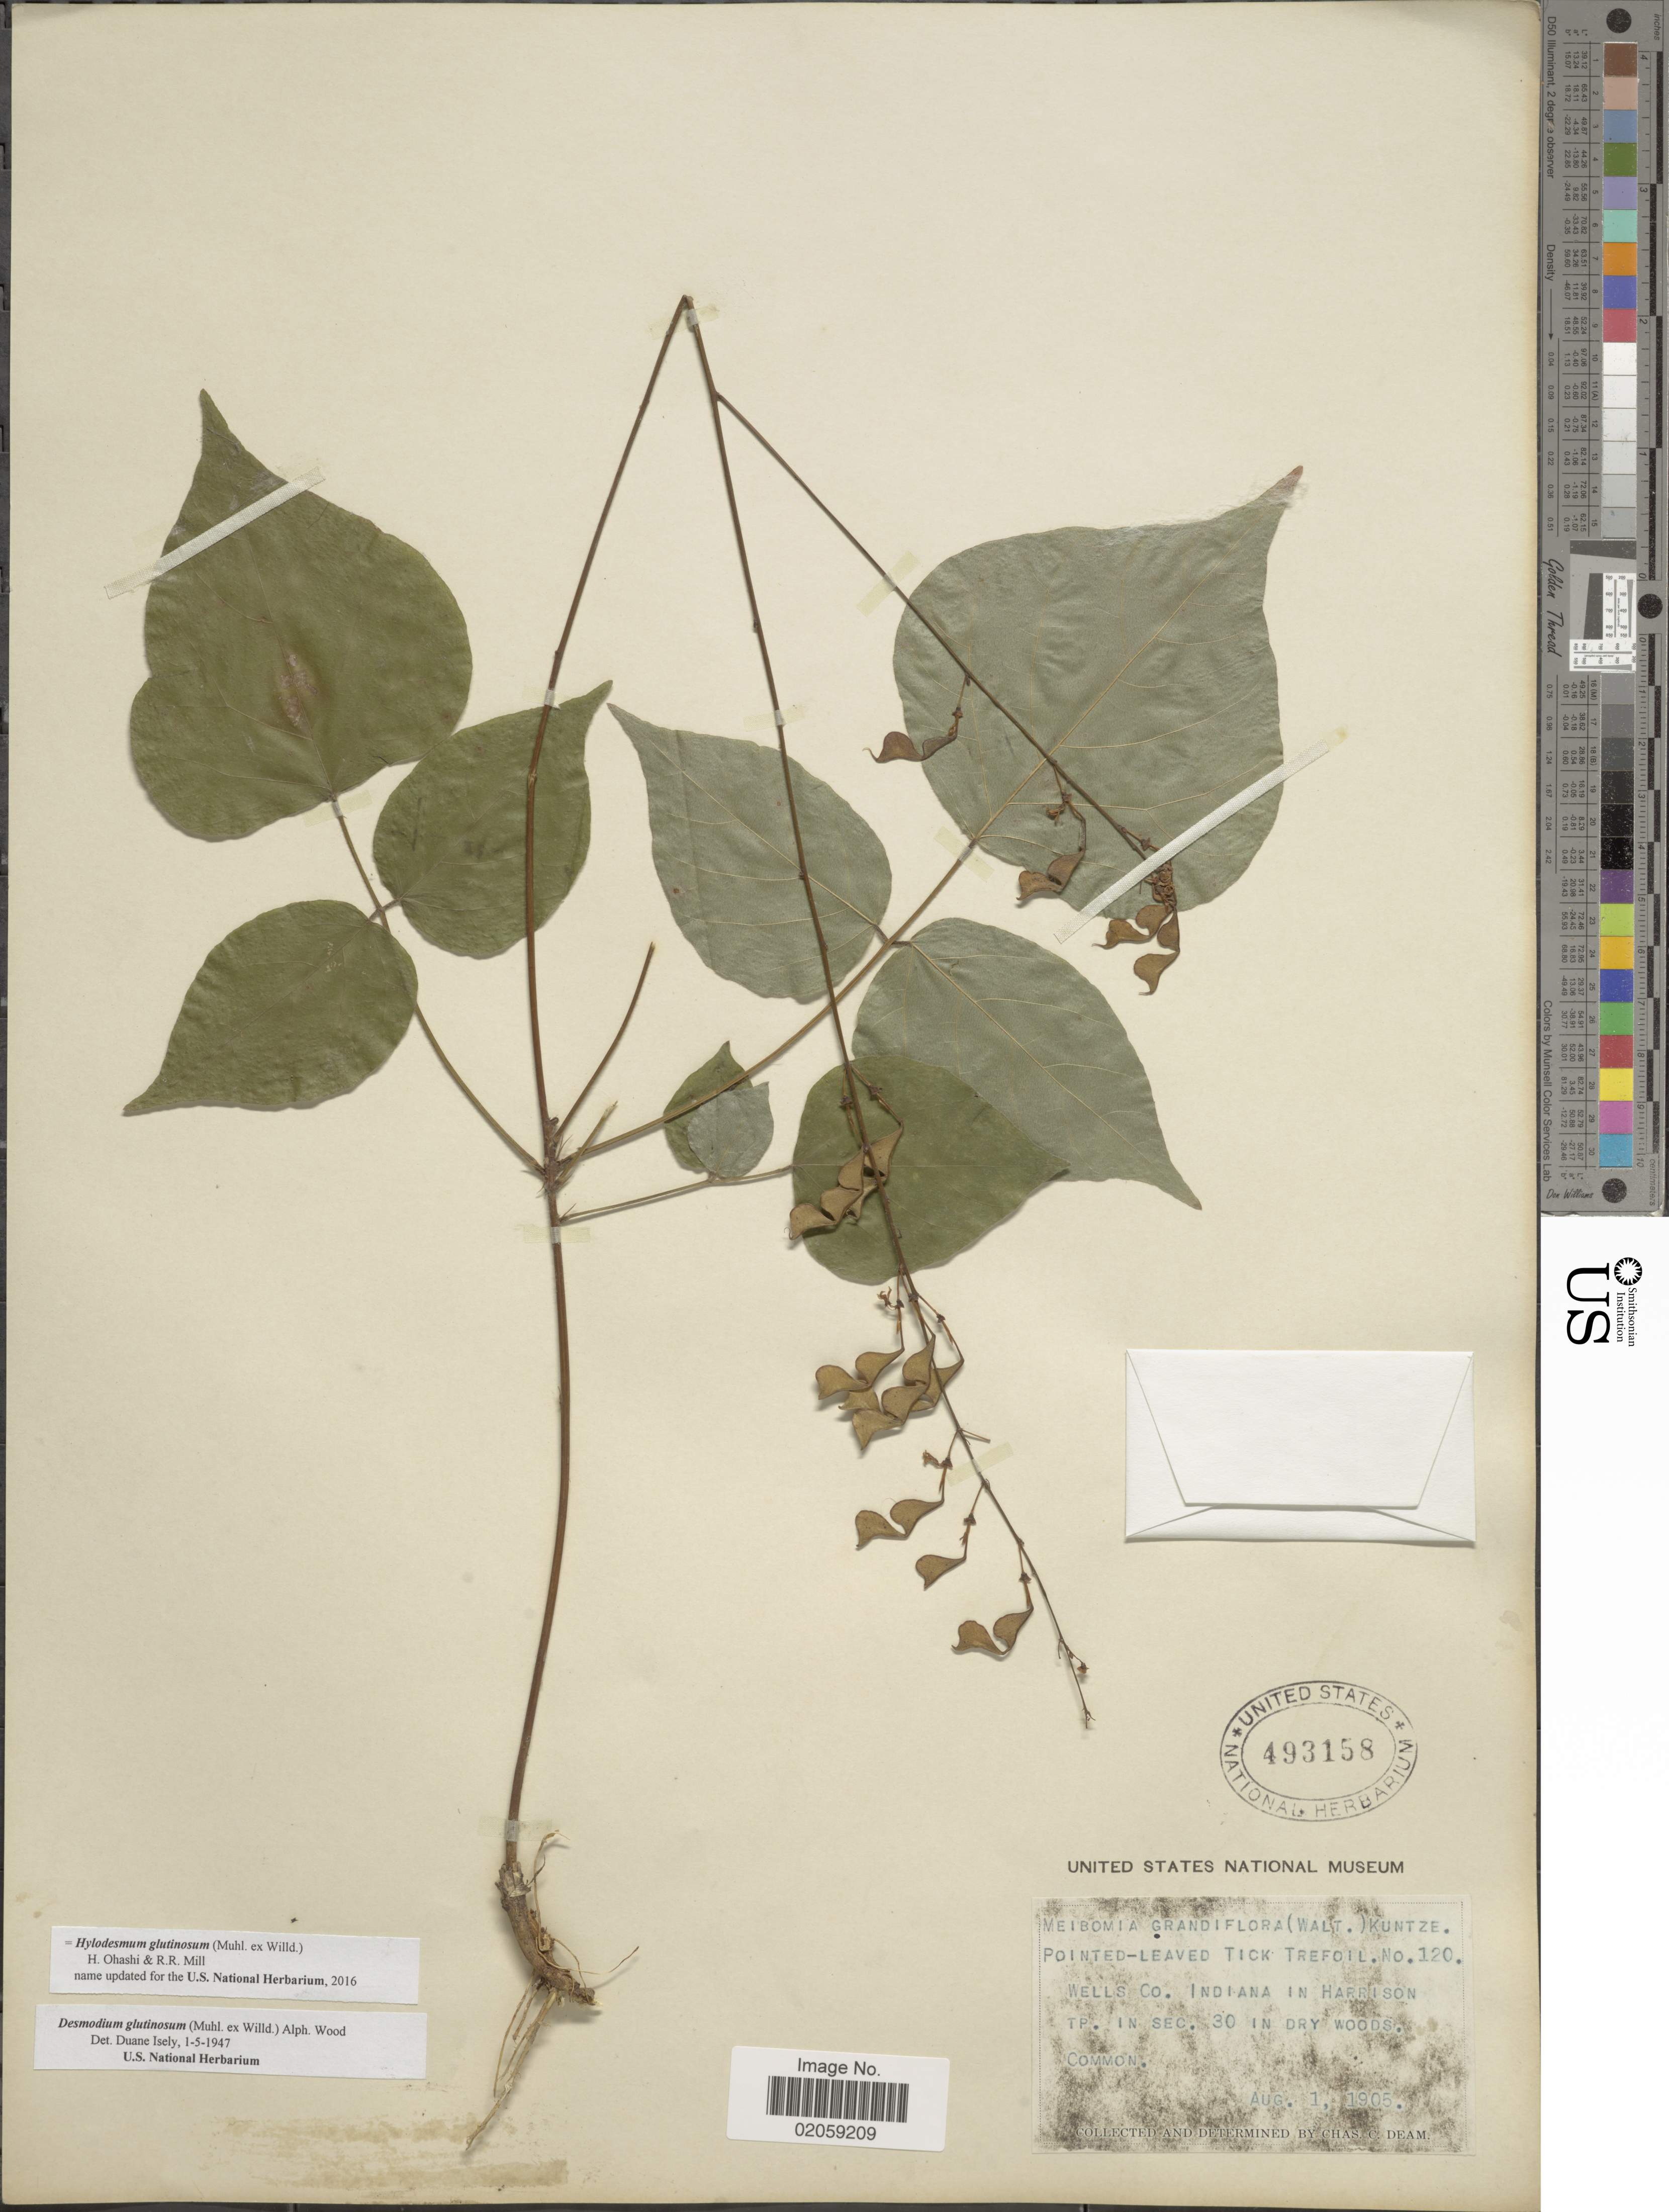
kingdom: Plantae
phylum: Tracheophyta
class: Magnoliopsida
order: Fabales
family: Fabaceae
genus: Hylodesmum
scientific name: Hylodesmum glutinosum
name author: (Muhl. ex Willd.) H. Ohashi & R.R. Mill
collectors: C. C. Deam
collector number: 120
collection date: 1905-08-01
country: United States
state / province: Indiana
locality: Wells Co., Harrison TP., sec 30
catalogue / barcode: US 493158